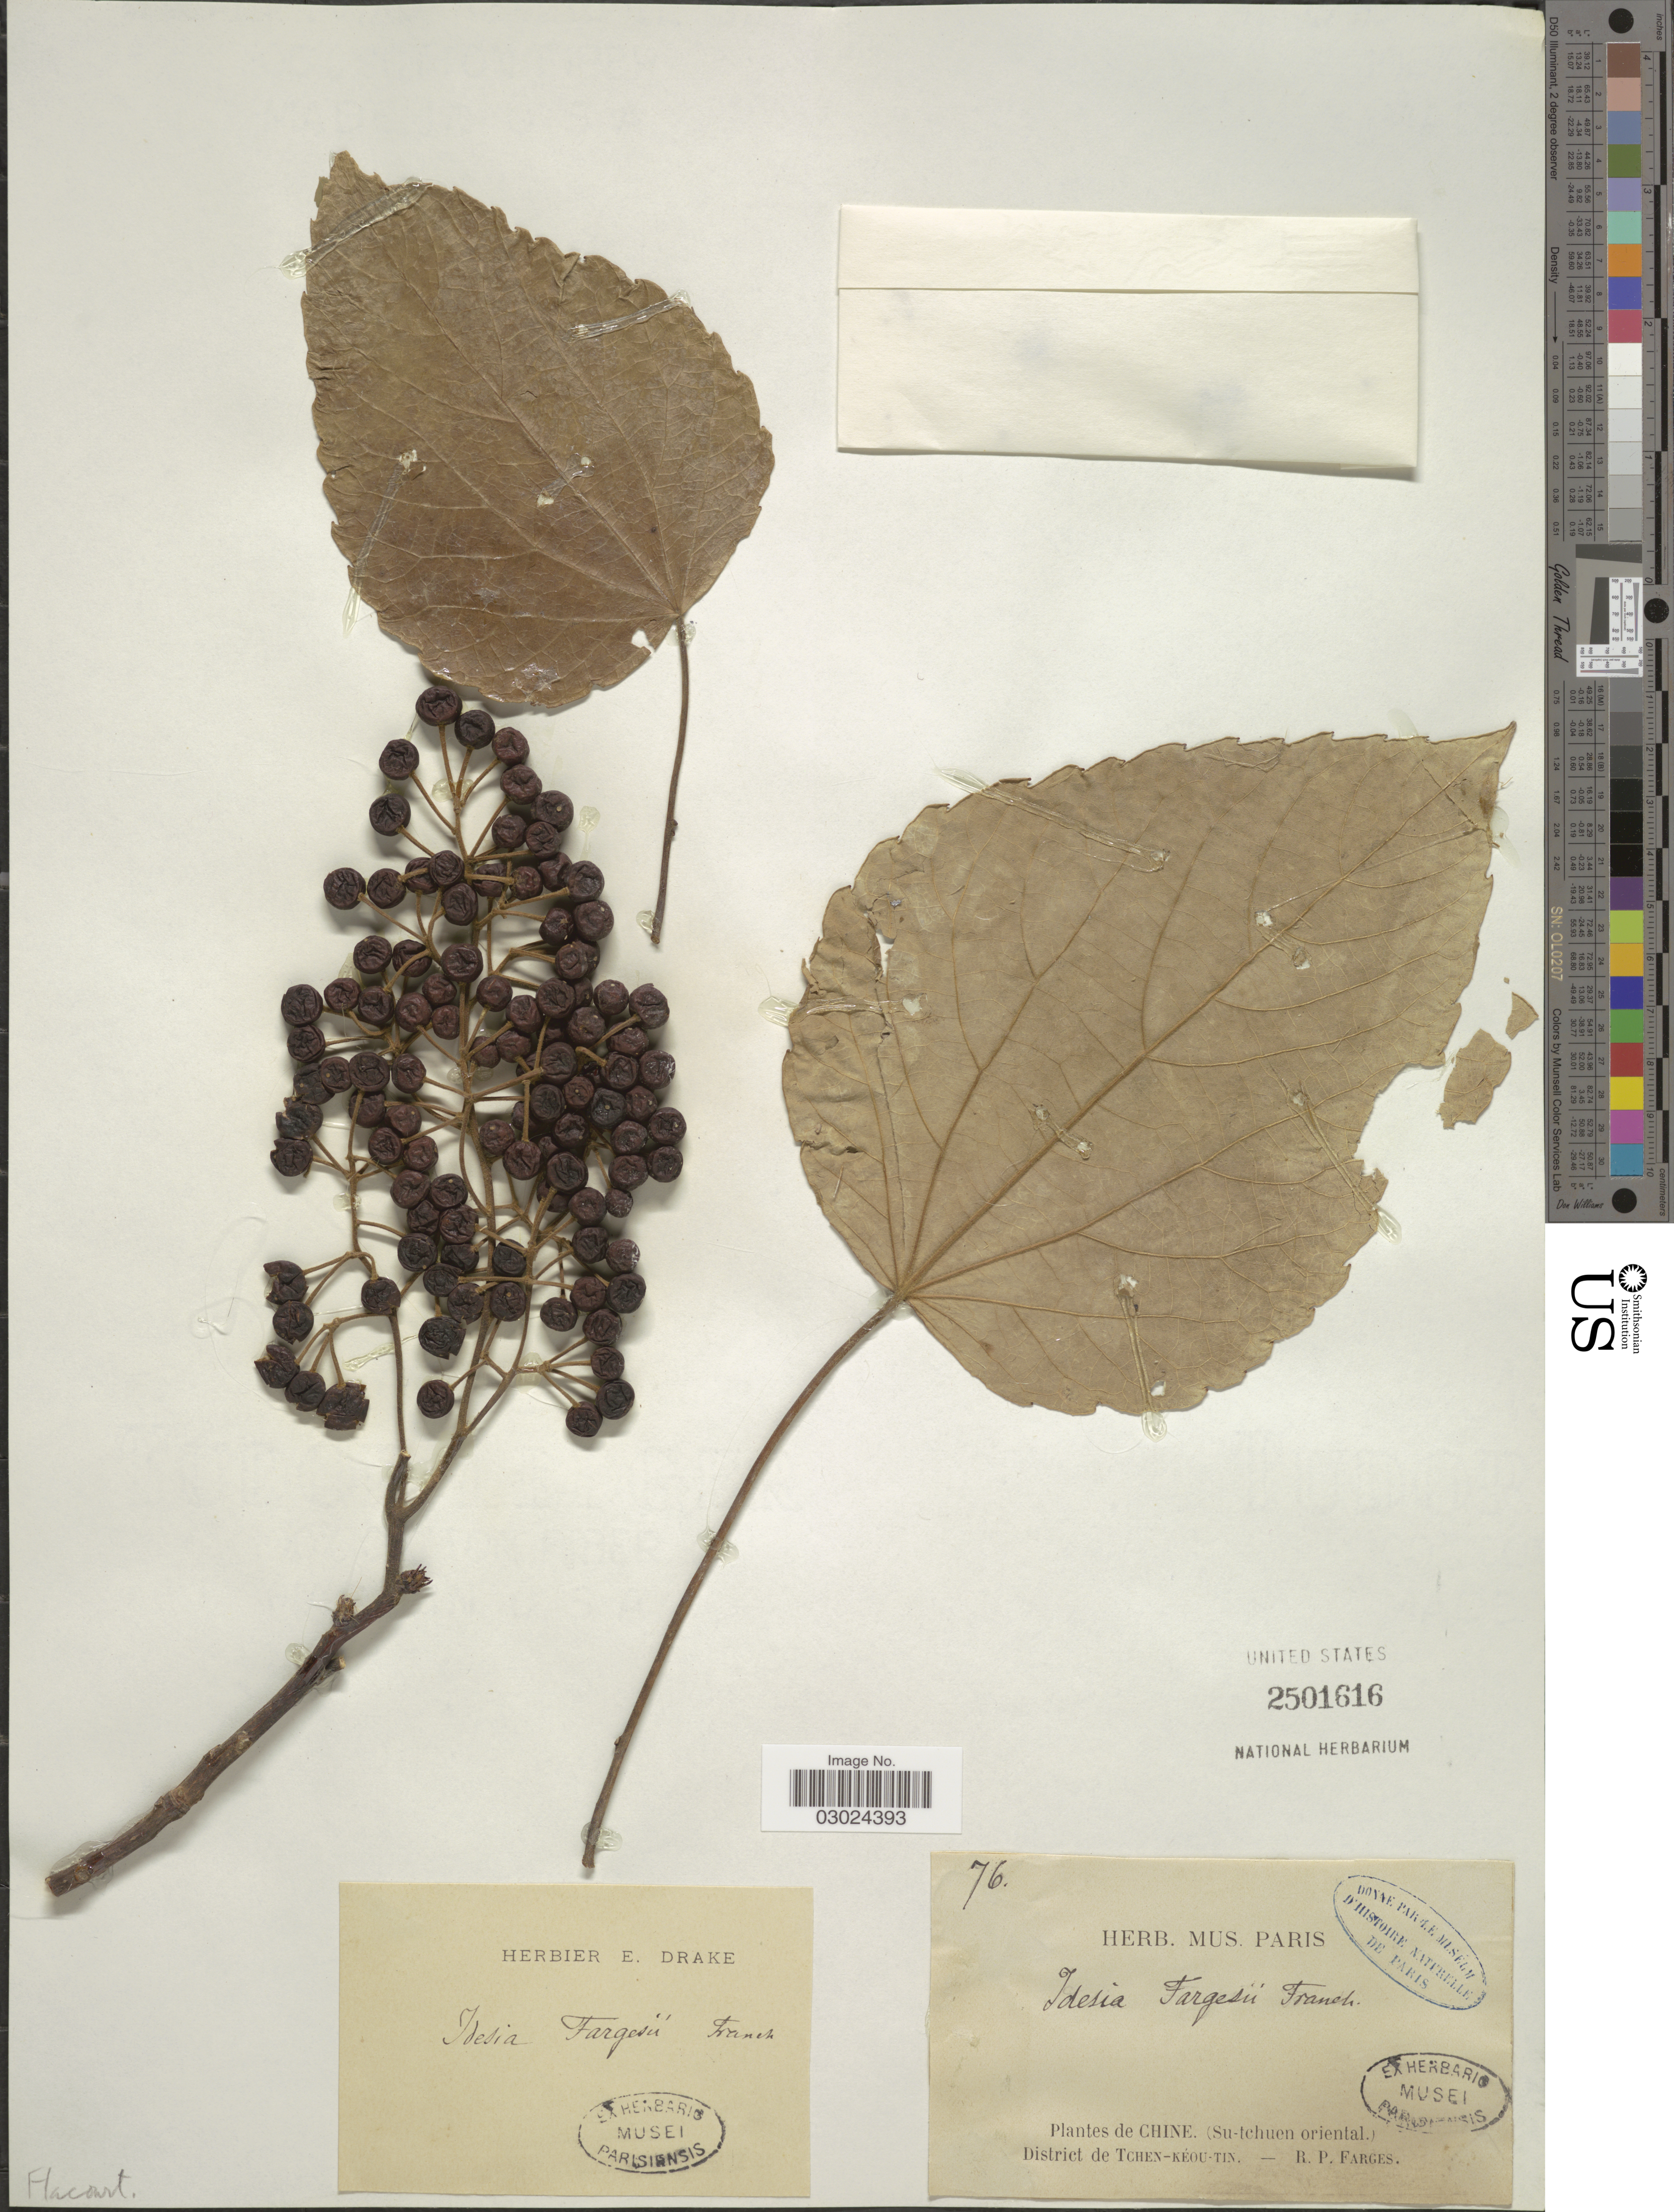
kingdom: Plantae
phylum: Tracheophyta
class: Magnoliopsida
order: Malpighiales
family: Salicaceae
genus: Idesia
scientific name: Idesia polycarpa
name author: Maxim.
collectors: R. Farges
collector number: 76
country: China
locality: (Su-tchuen oriental). District de Tchen-Kéou-Tin.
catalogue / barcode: US 2501616